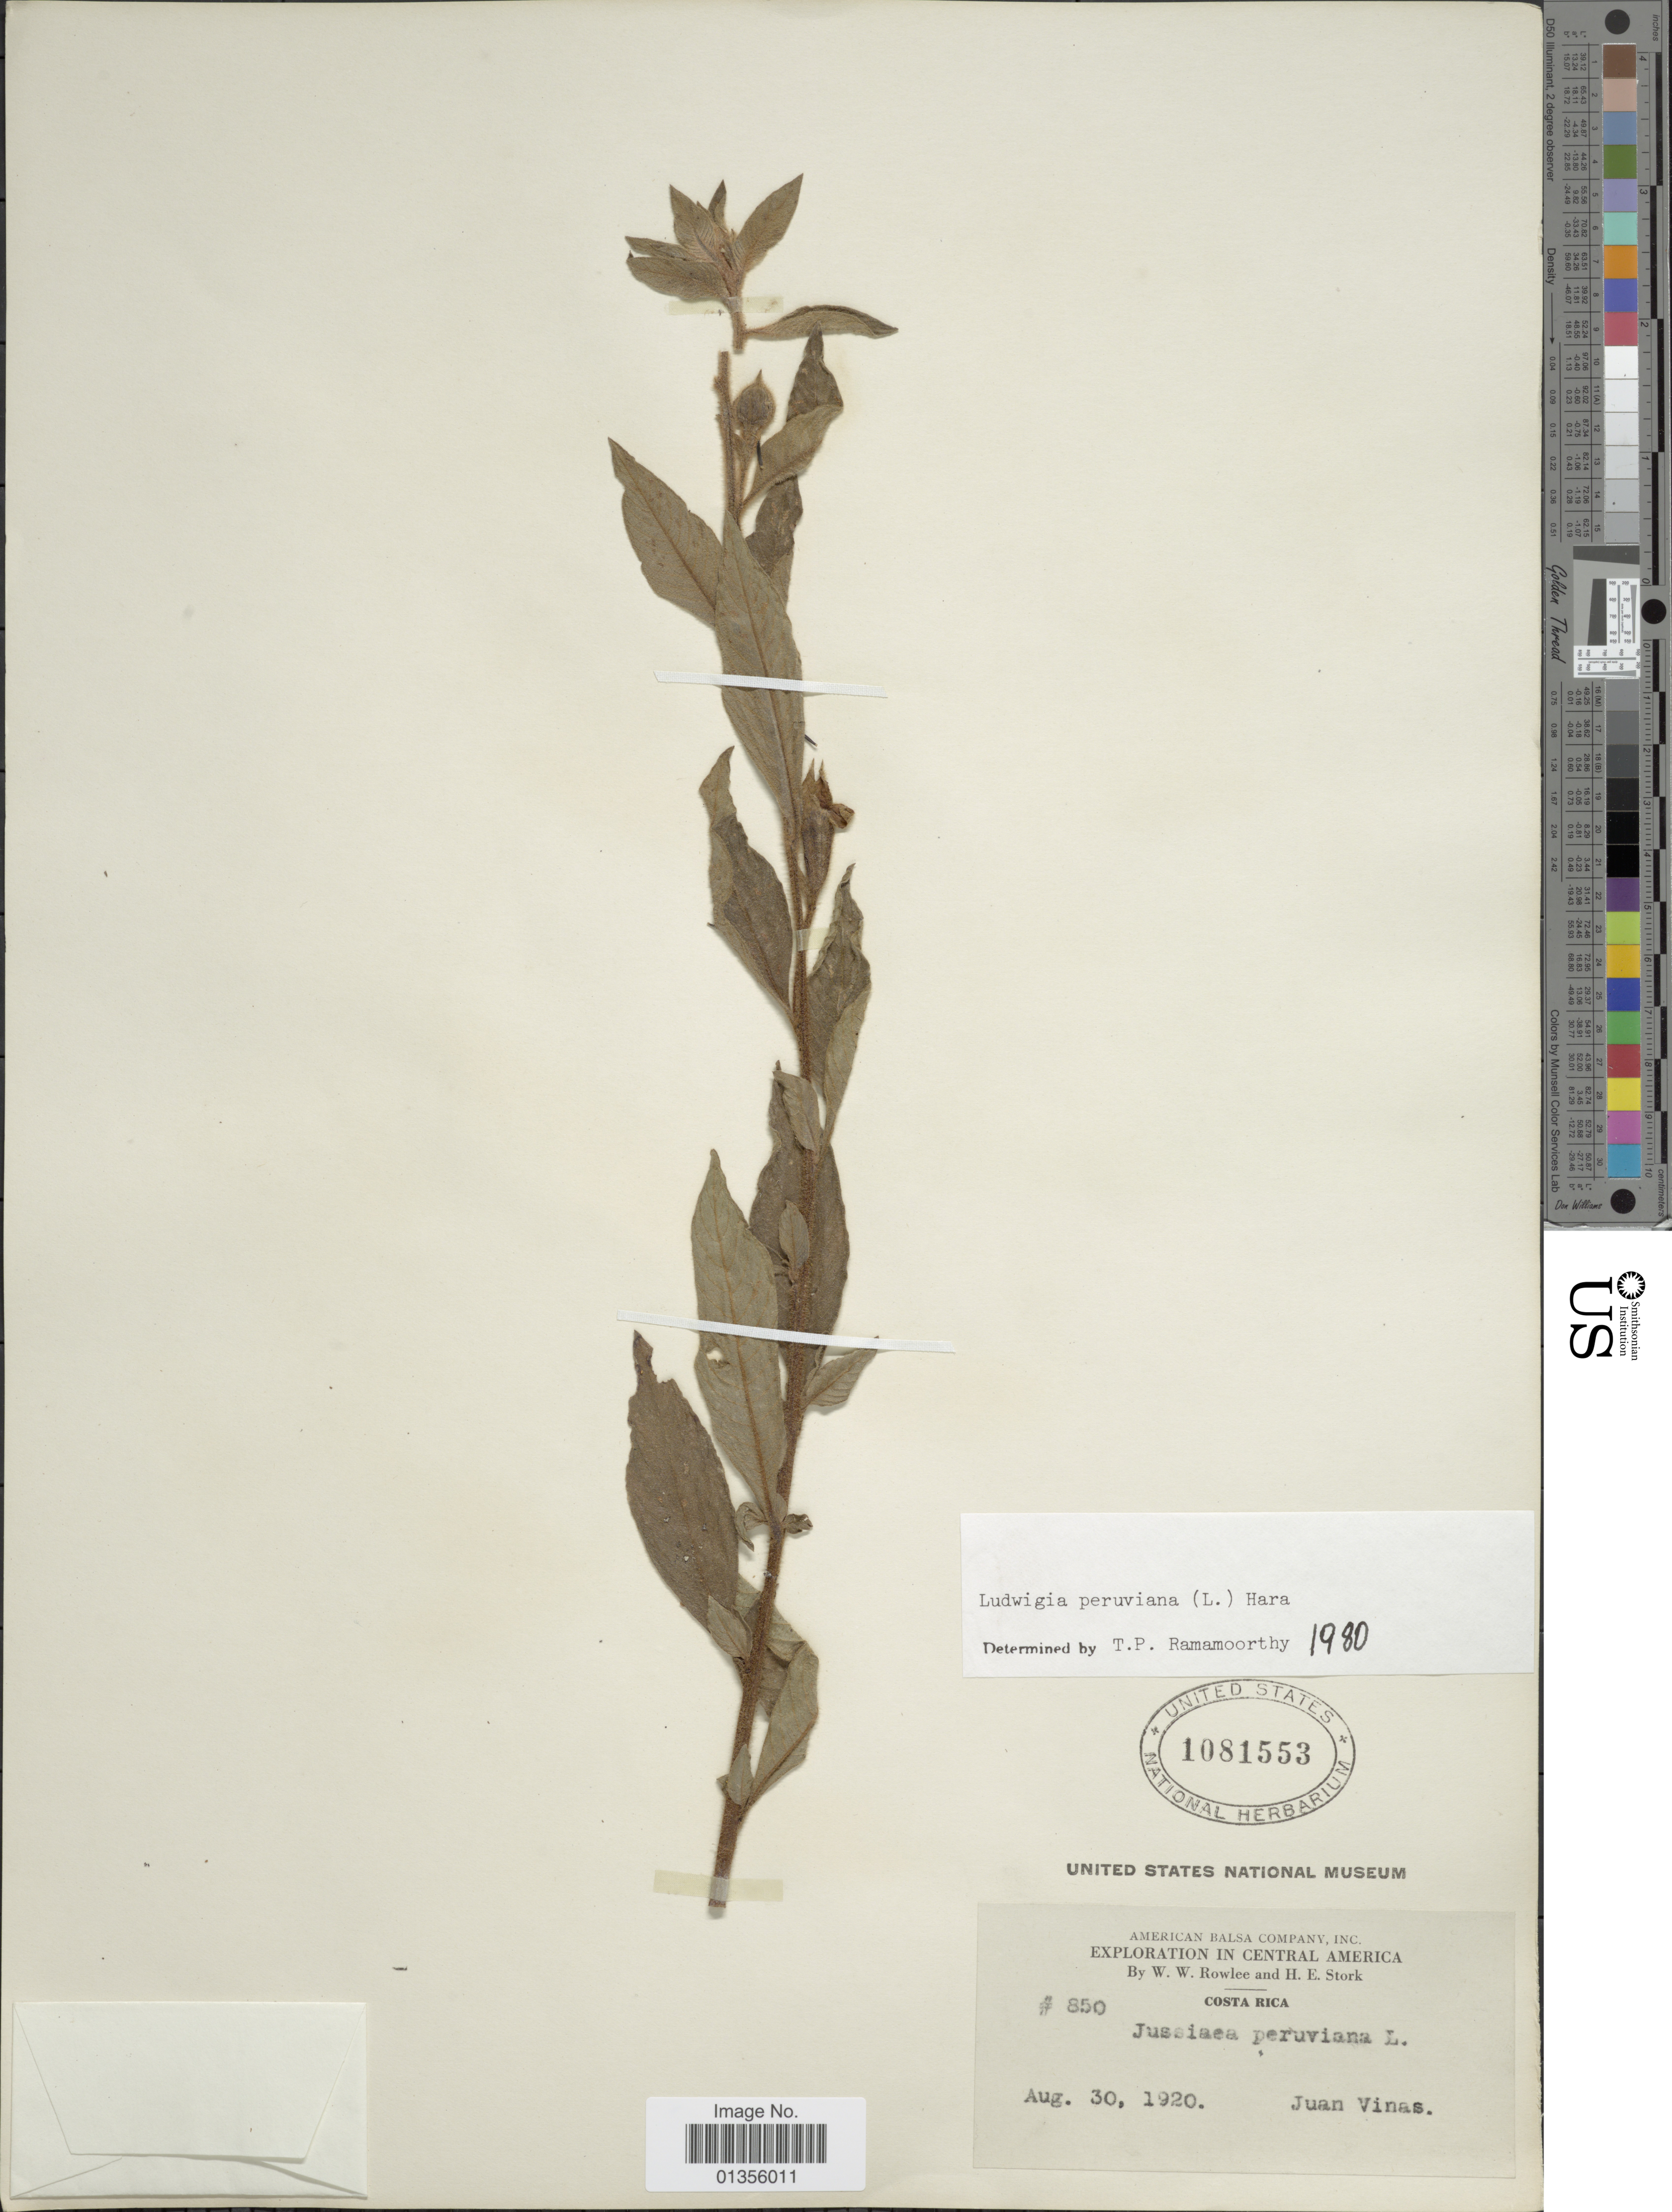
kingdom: Plantae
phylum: Tracheophyta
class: Magnoliopsida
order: Myrtales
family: Onagraceae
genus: Ludwigia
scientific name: Ludwigia peruviana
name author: (L.) H. Hara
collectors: W. W. Rowlee & H. E. Stork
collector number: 850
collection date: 1920-08-30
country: Costa Rica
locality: Juan Vinas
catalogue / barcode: US 1081553